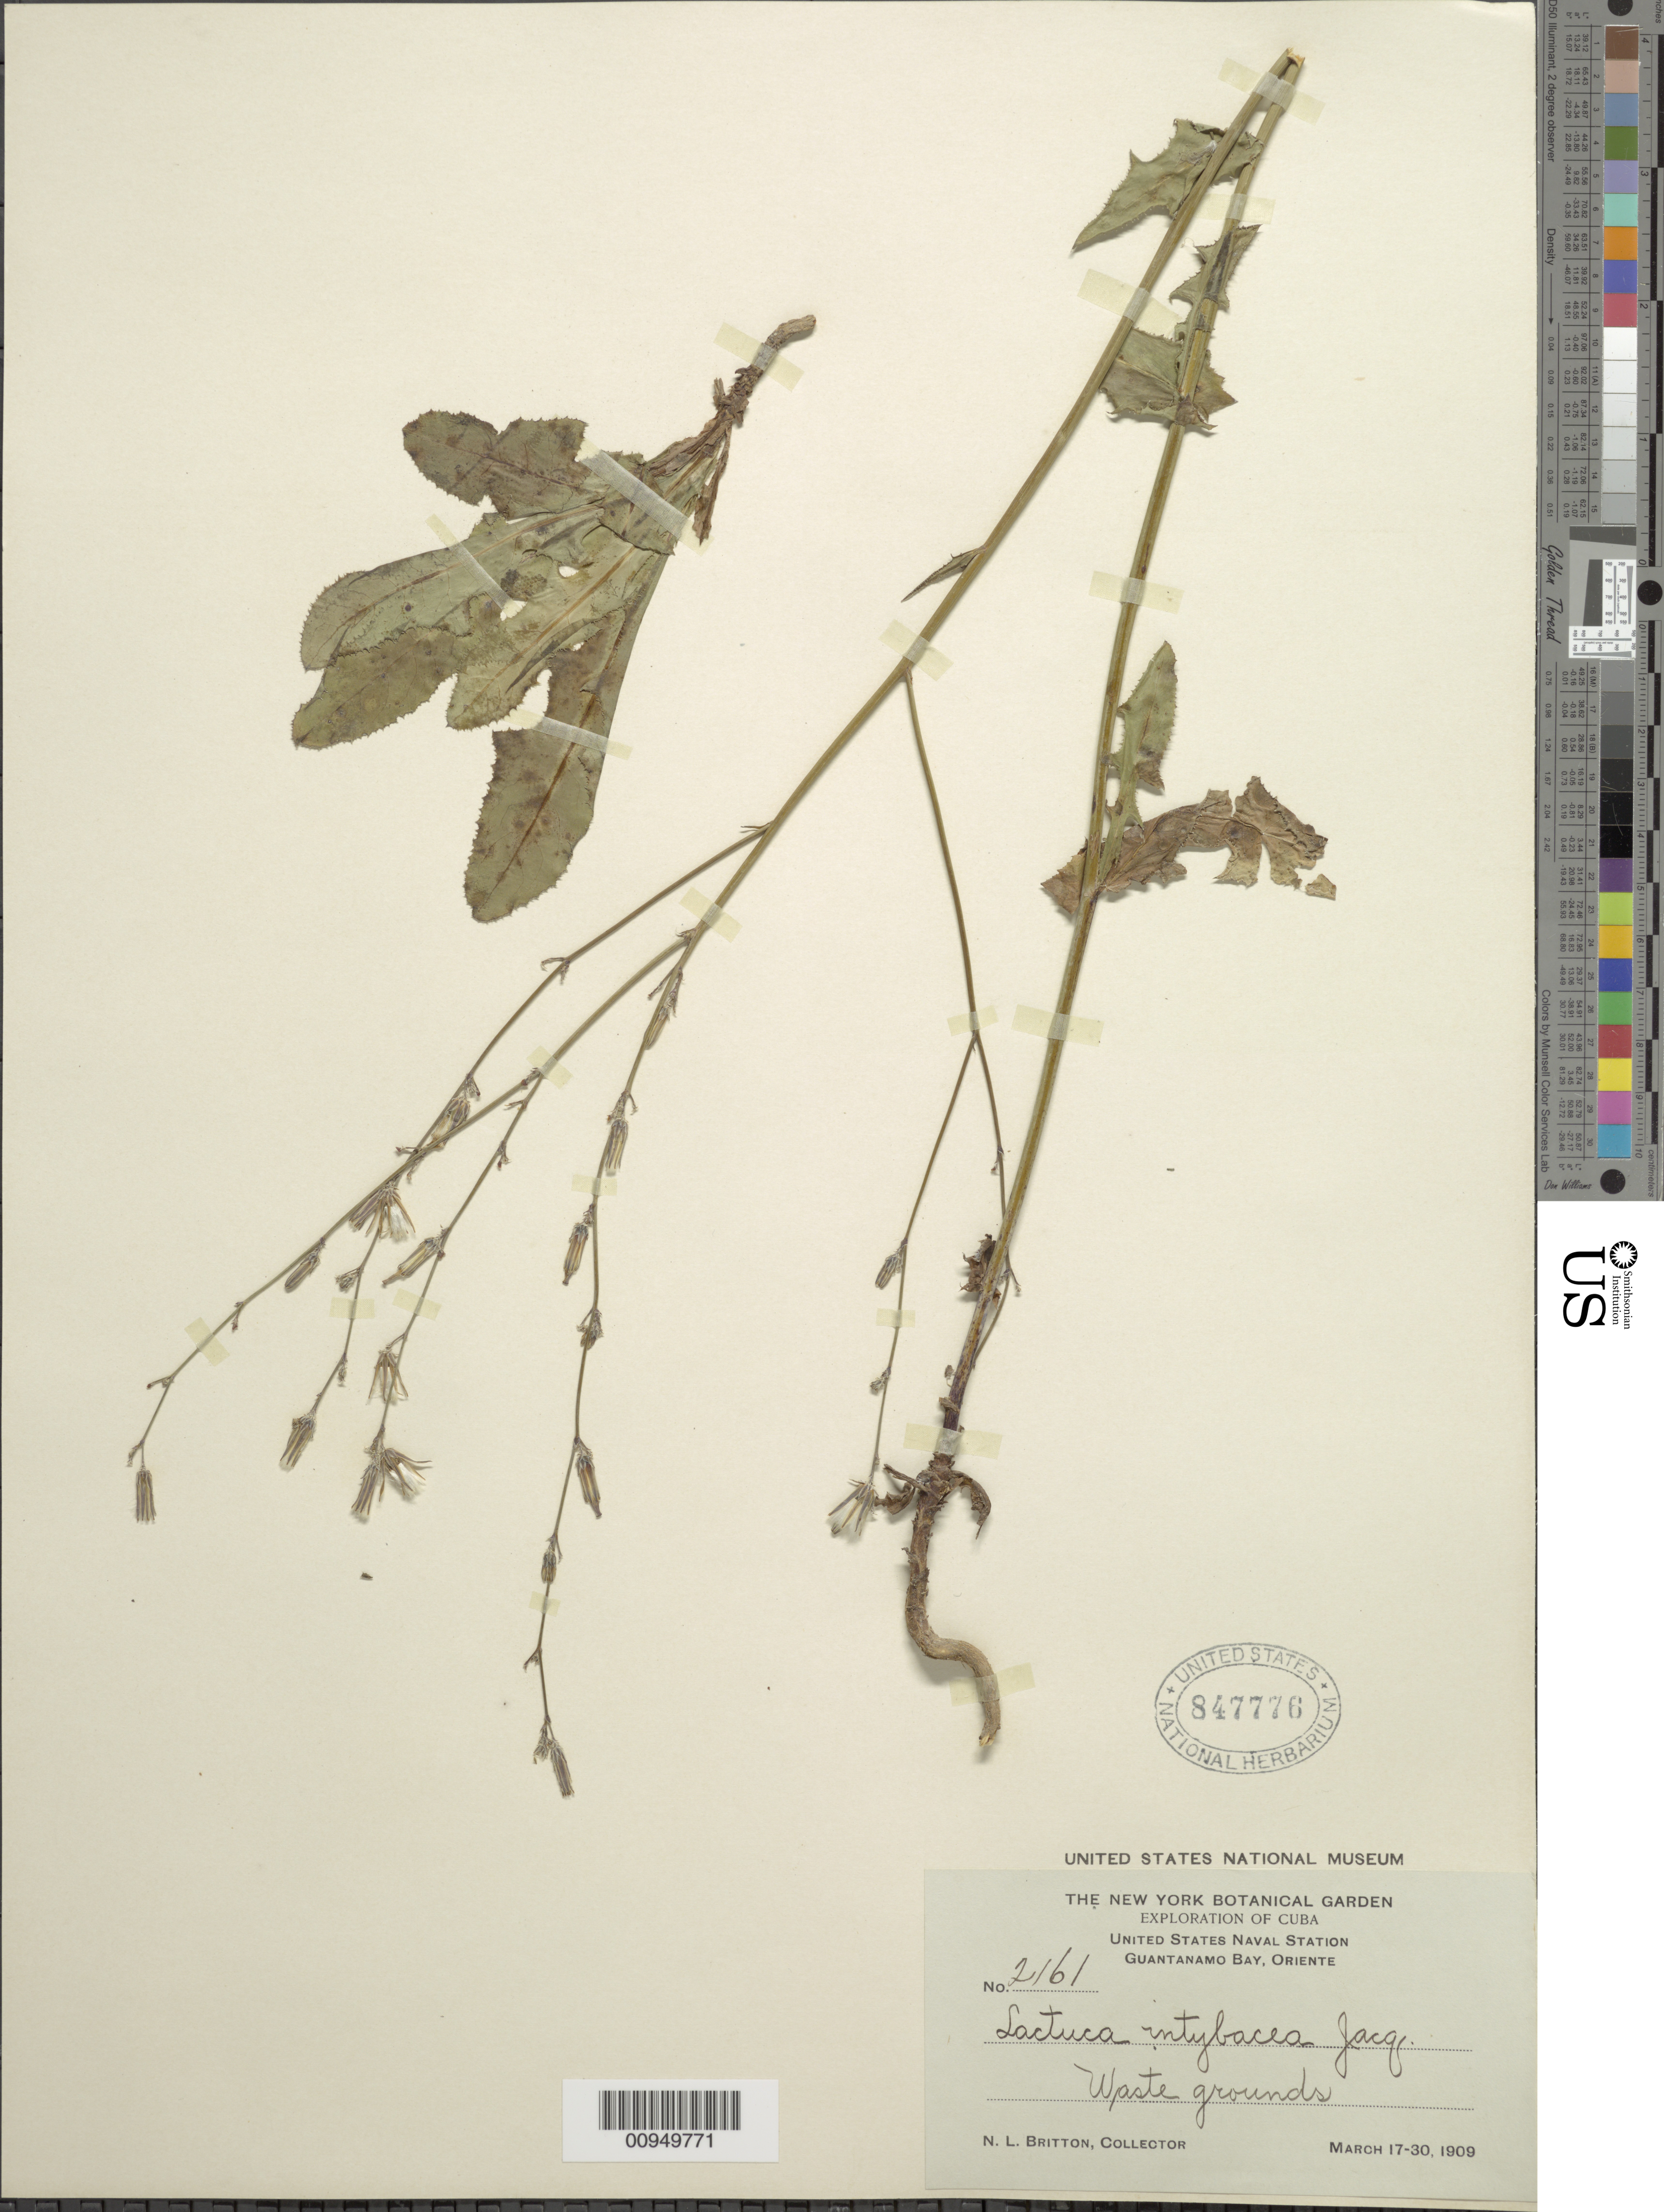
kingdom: Plantae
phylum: Tracheophyta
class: Magnoliopsida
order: Asterales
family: Asteraceae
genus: Launaea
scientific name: Launaea intybacea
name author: (Jacq.) Beauverd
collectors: N. Britton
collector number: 2161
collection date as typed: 17 Mar 1909 to 30 Mar 1909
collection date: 1909-03-17/1909-03-30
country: Cuba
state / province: Oriente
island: Cuba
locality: Guntanamo Bay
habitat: Waste grounds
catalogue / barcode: US 847776